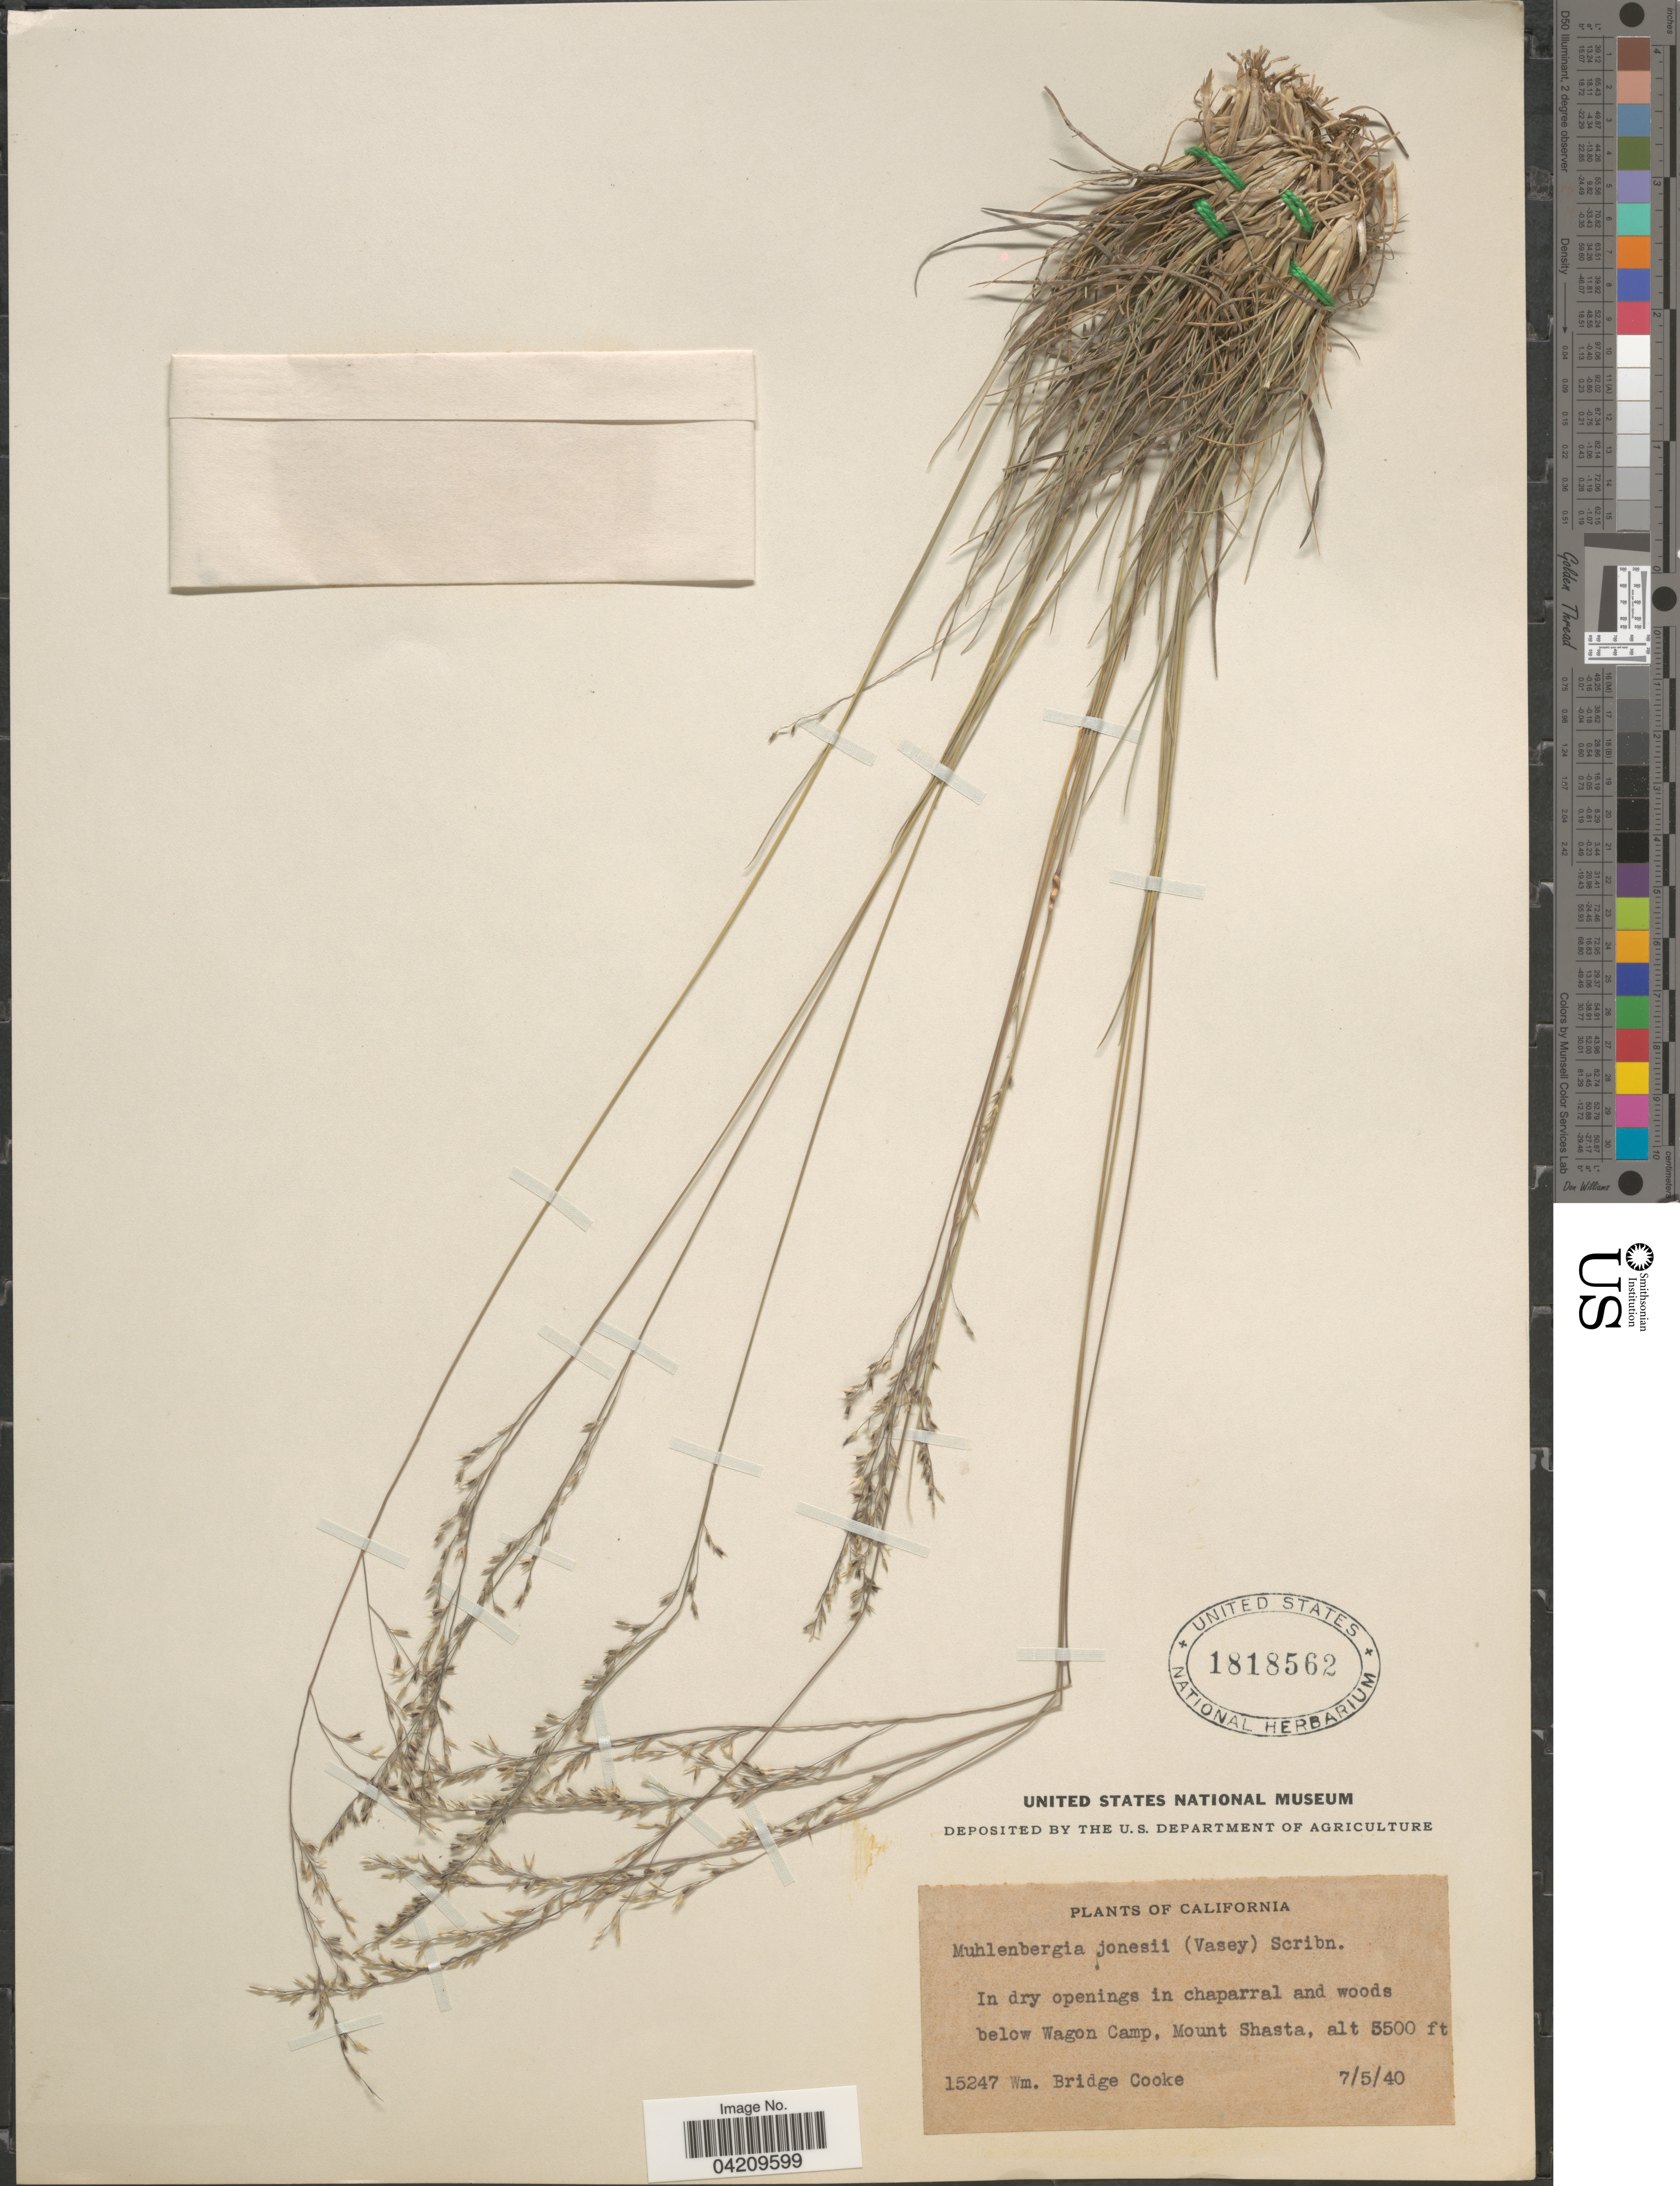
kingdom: Plantae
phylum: Tracheophyta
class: Liliopsida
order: Poales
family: Poaceae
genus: Muhlenbergia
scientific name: Muhlenbergia jonesii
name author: (Vasey) Hitchc.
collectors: W. B. Cooke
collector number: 15247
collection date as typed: Transcribed d/m/y: 5/7/40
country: United States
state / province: California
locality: Below Wagon Camp, Mount Shasta.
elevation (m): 1676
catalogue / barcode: US 1818562